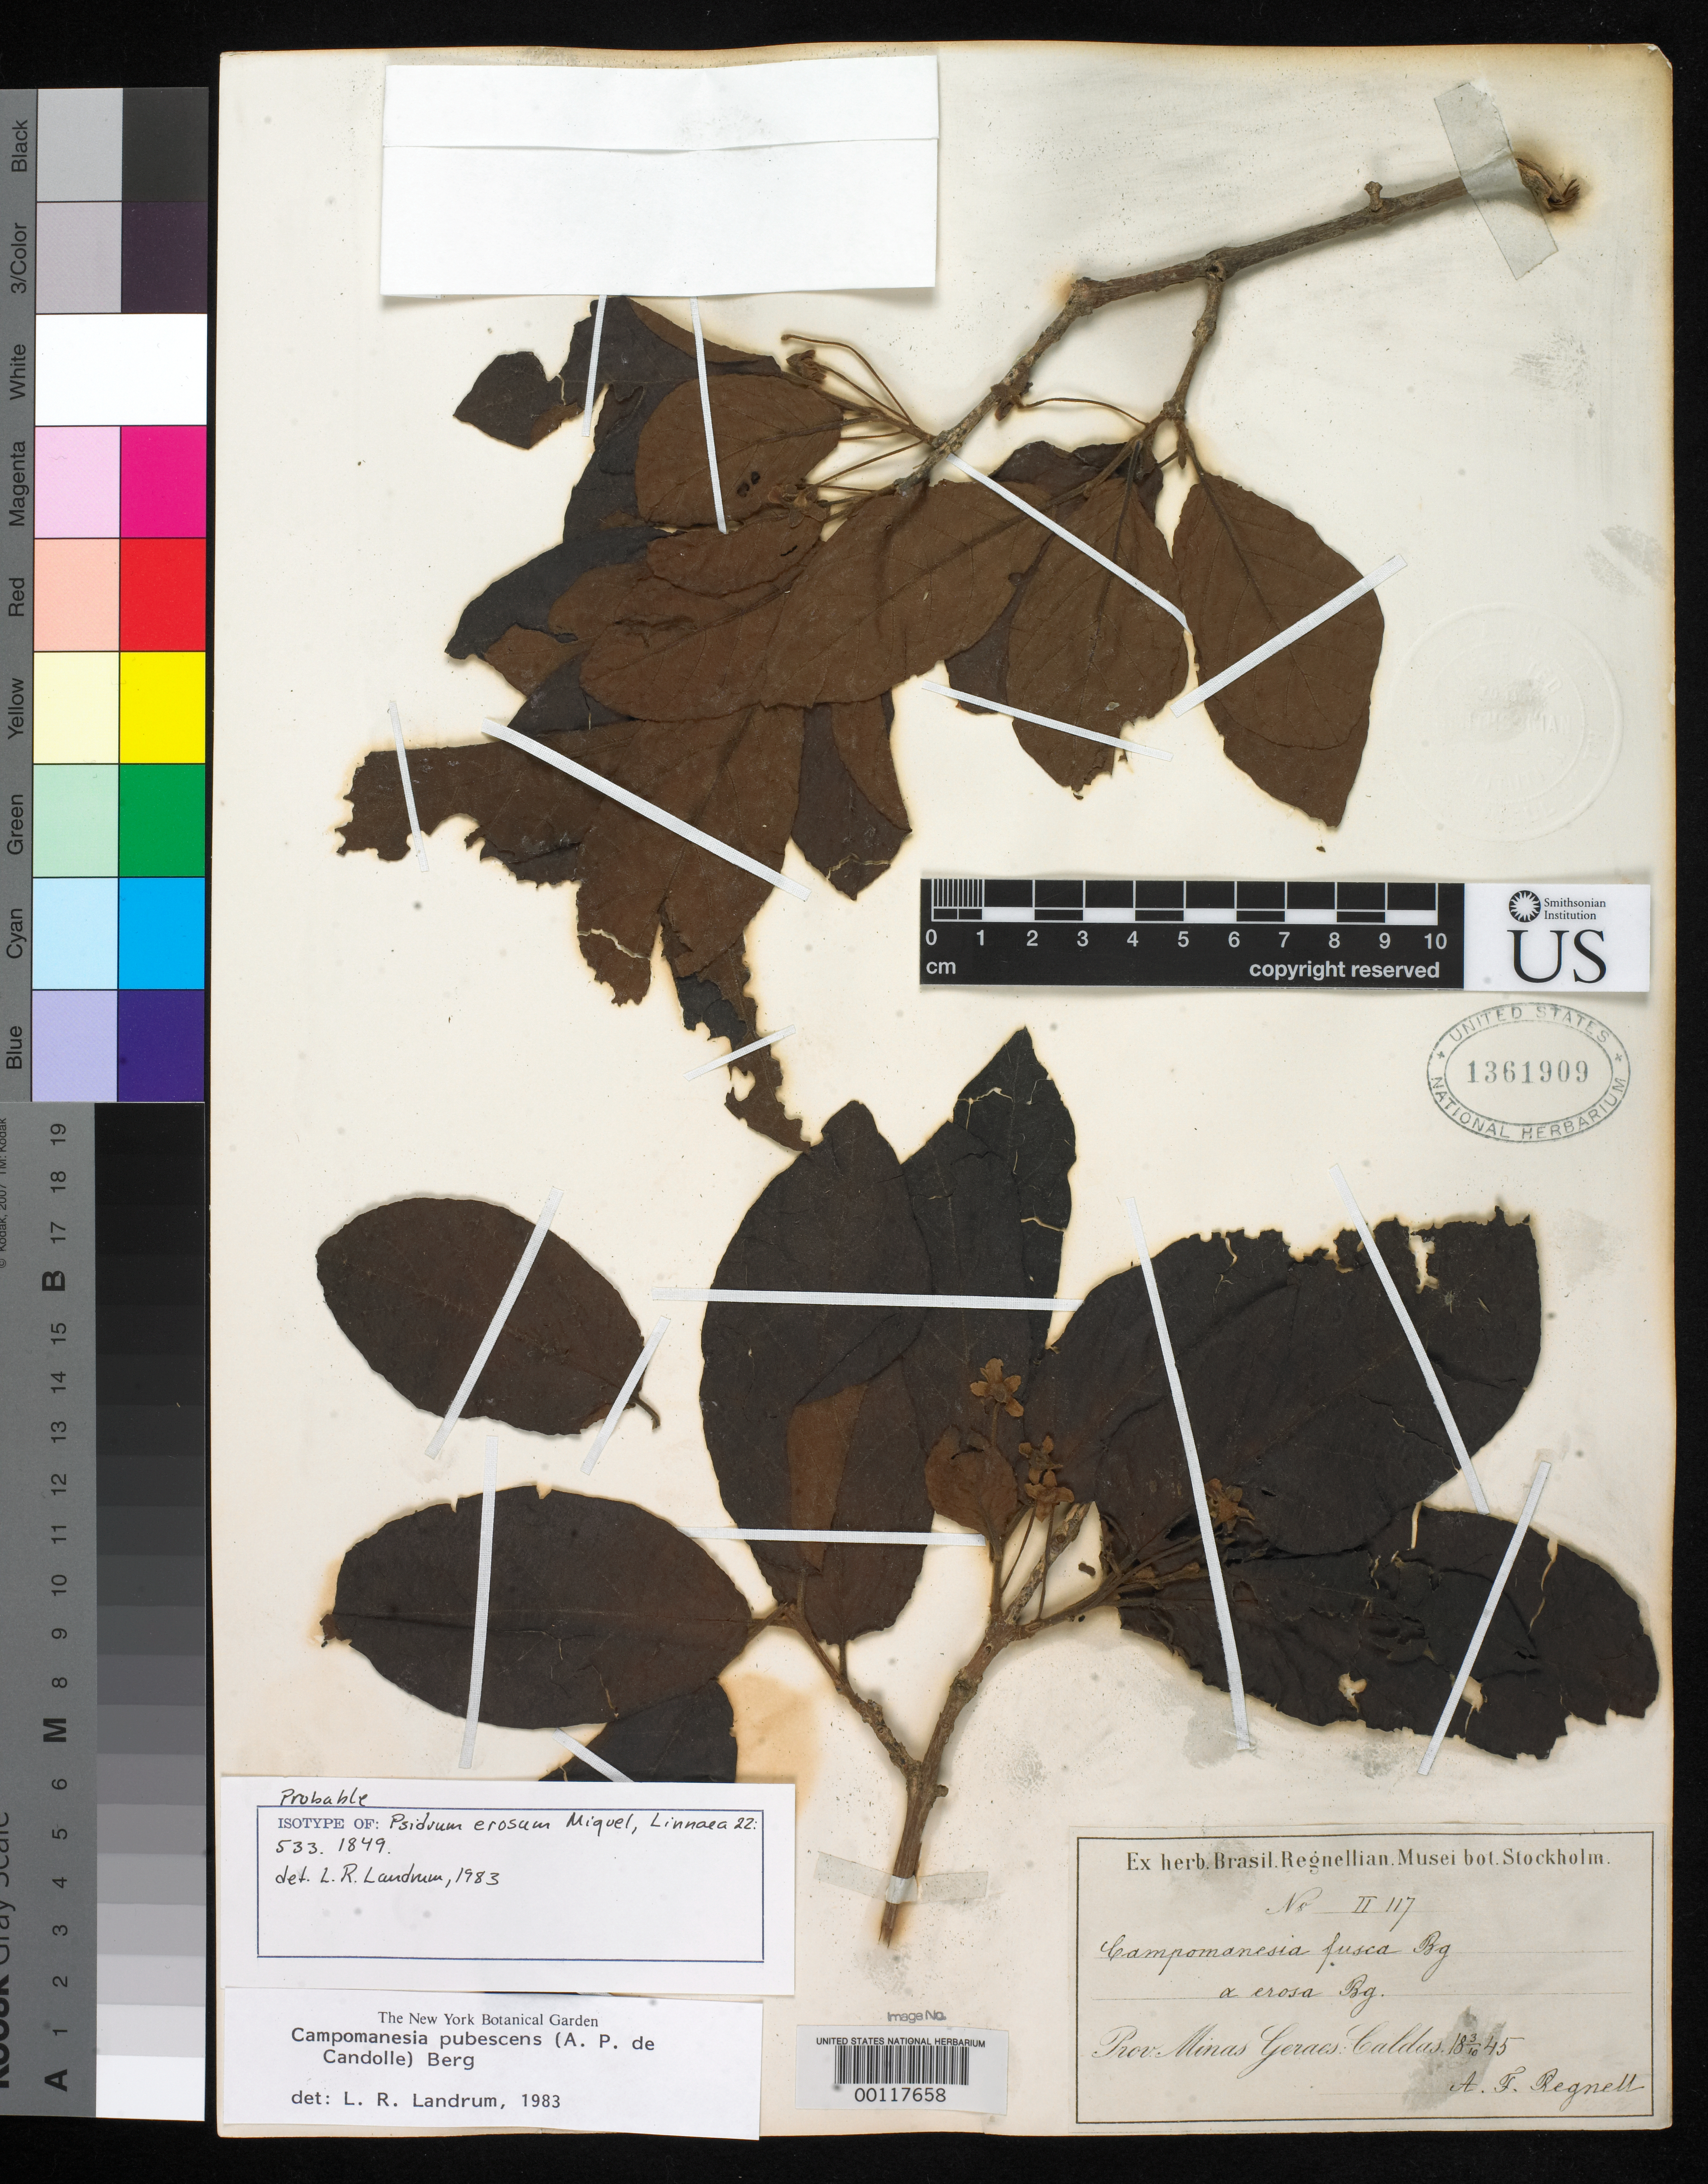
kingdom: Plantae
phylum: Tracheophyta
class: Magnoliopsida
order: Myrtales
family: Myrtaceae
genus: Psidium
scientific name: Psidium erosum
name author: Miq.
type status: Possible Isotype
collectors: A. F. Regnell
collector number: II 117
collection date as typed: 03 Oct 1845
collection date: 1845-10-03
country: Brazil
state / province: Minas Gerais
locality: Caldas.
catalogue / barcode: US 1361909